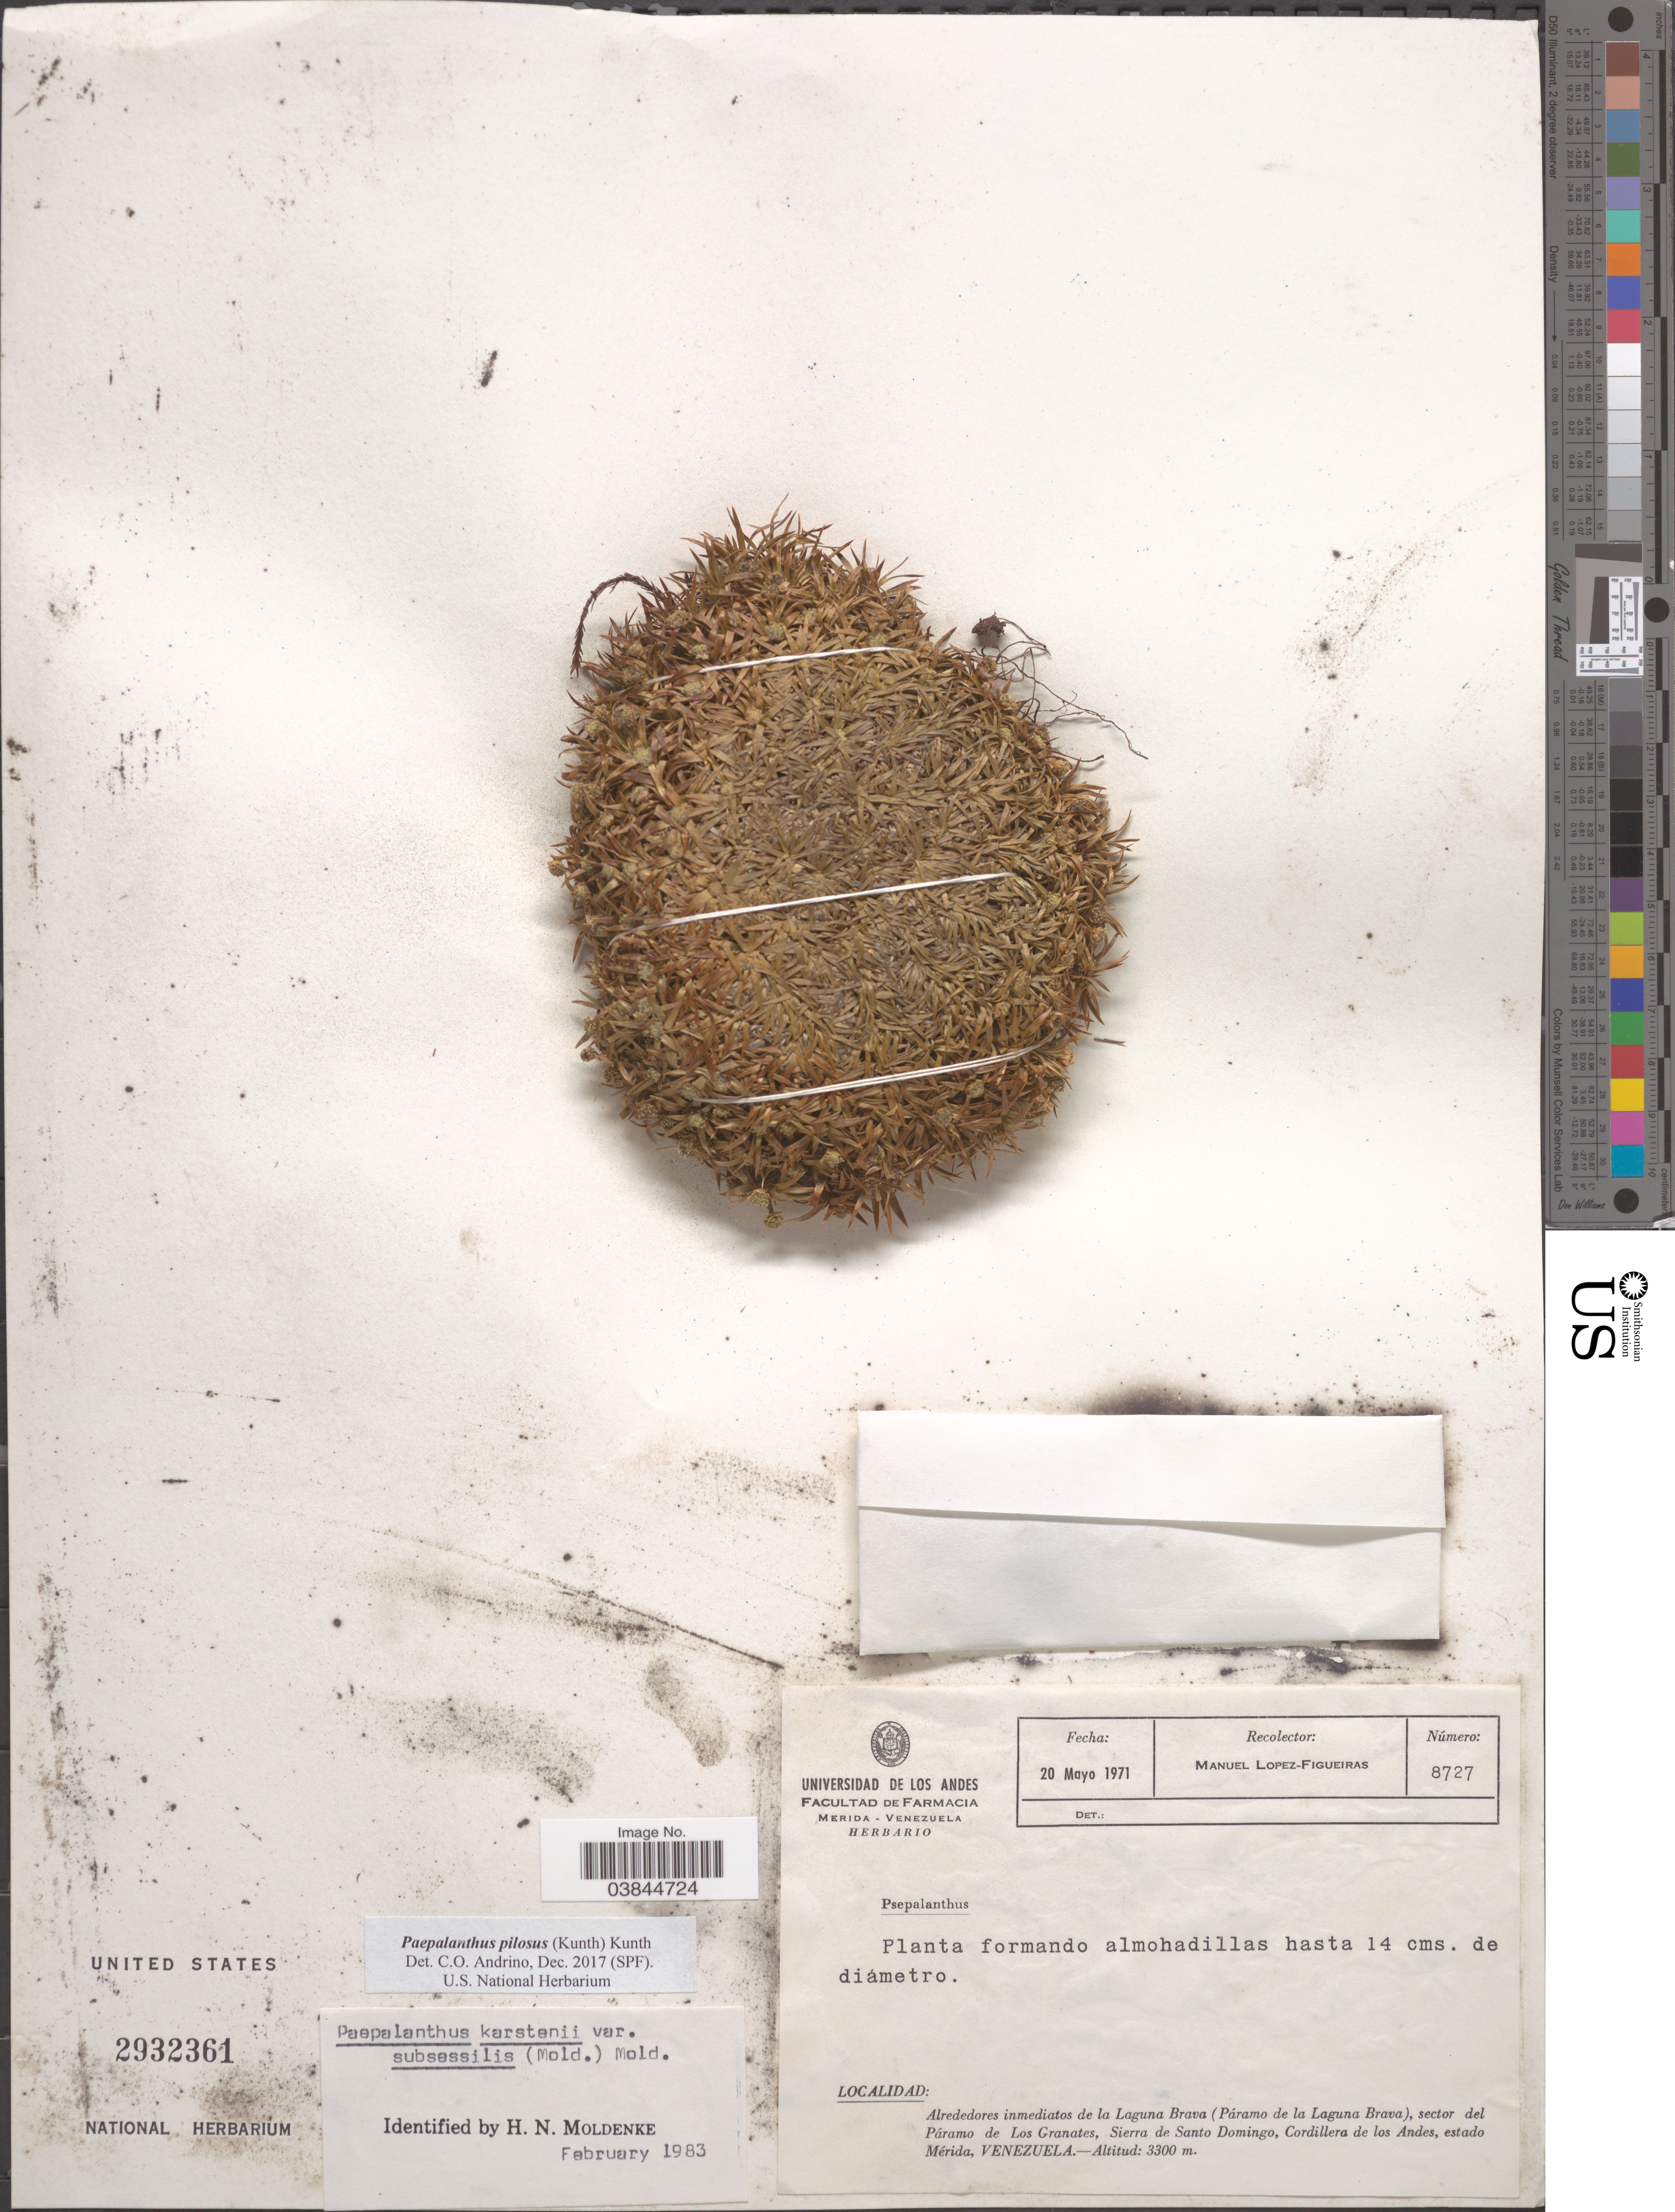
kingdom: Plantae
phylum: Tracheophyta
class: Liliopsida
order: Poales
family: Eriocaulaceae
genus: Paepalanthus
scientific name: Paepalanthus pilosus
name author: (Kunth) Kunth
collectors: M. López Figueiras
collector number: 8727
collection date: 1971-05-20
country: Venezuela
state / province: Merida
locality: Alrededores inmediatos de la Laguna Brava (Páramo de la Laguna Brava), sector del Páramo de Los Granates, Sierra de Santo Domingo, Cordillera de los Andes.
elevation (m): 3300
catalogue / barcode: US 2932361